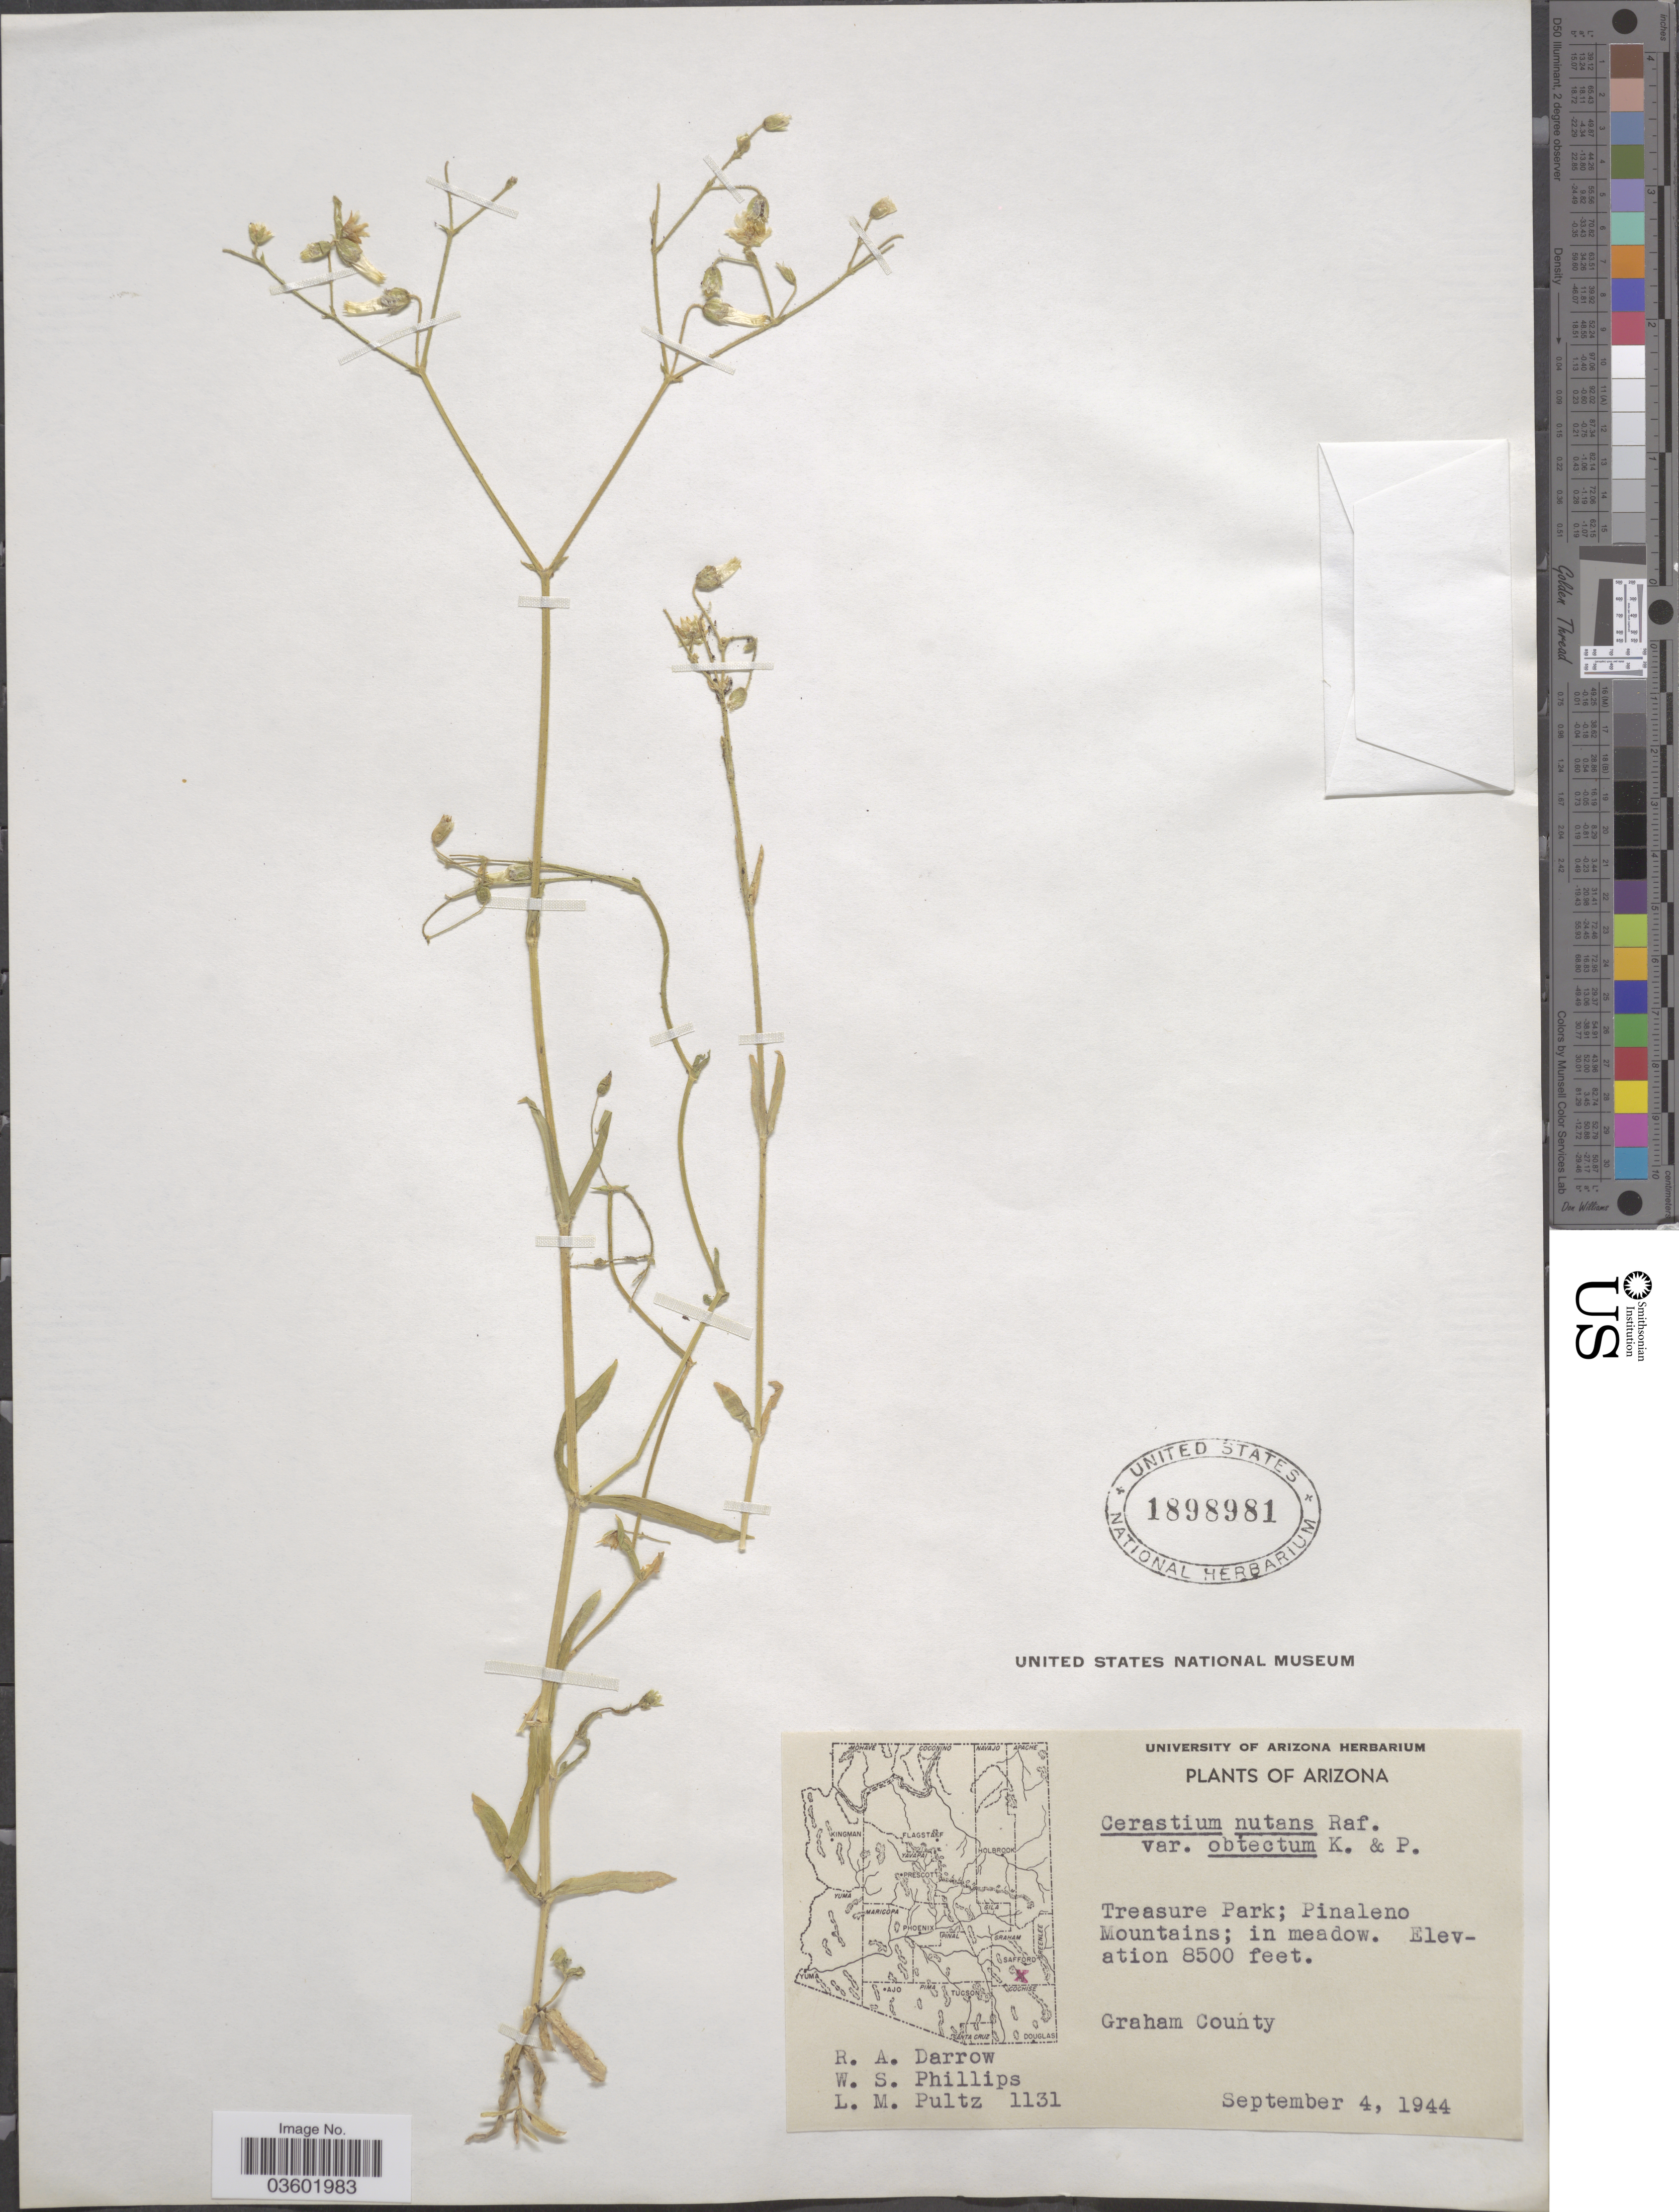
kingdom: Plantae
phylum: Tracheophyta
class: Magnoliopsida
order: Caryophyllales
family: Caryophyllaceae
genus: Cerastium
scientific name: Cerastium sericeum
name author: Pourr.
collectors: R. A. Darrow, W. S. Phillips & L. Pultz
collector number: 1131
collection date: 1944-09-04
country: United States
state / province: Arizona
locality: Treasure Park; Pinaleno Mountains. Graham County.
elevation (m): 2591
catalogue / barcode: US 1898981